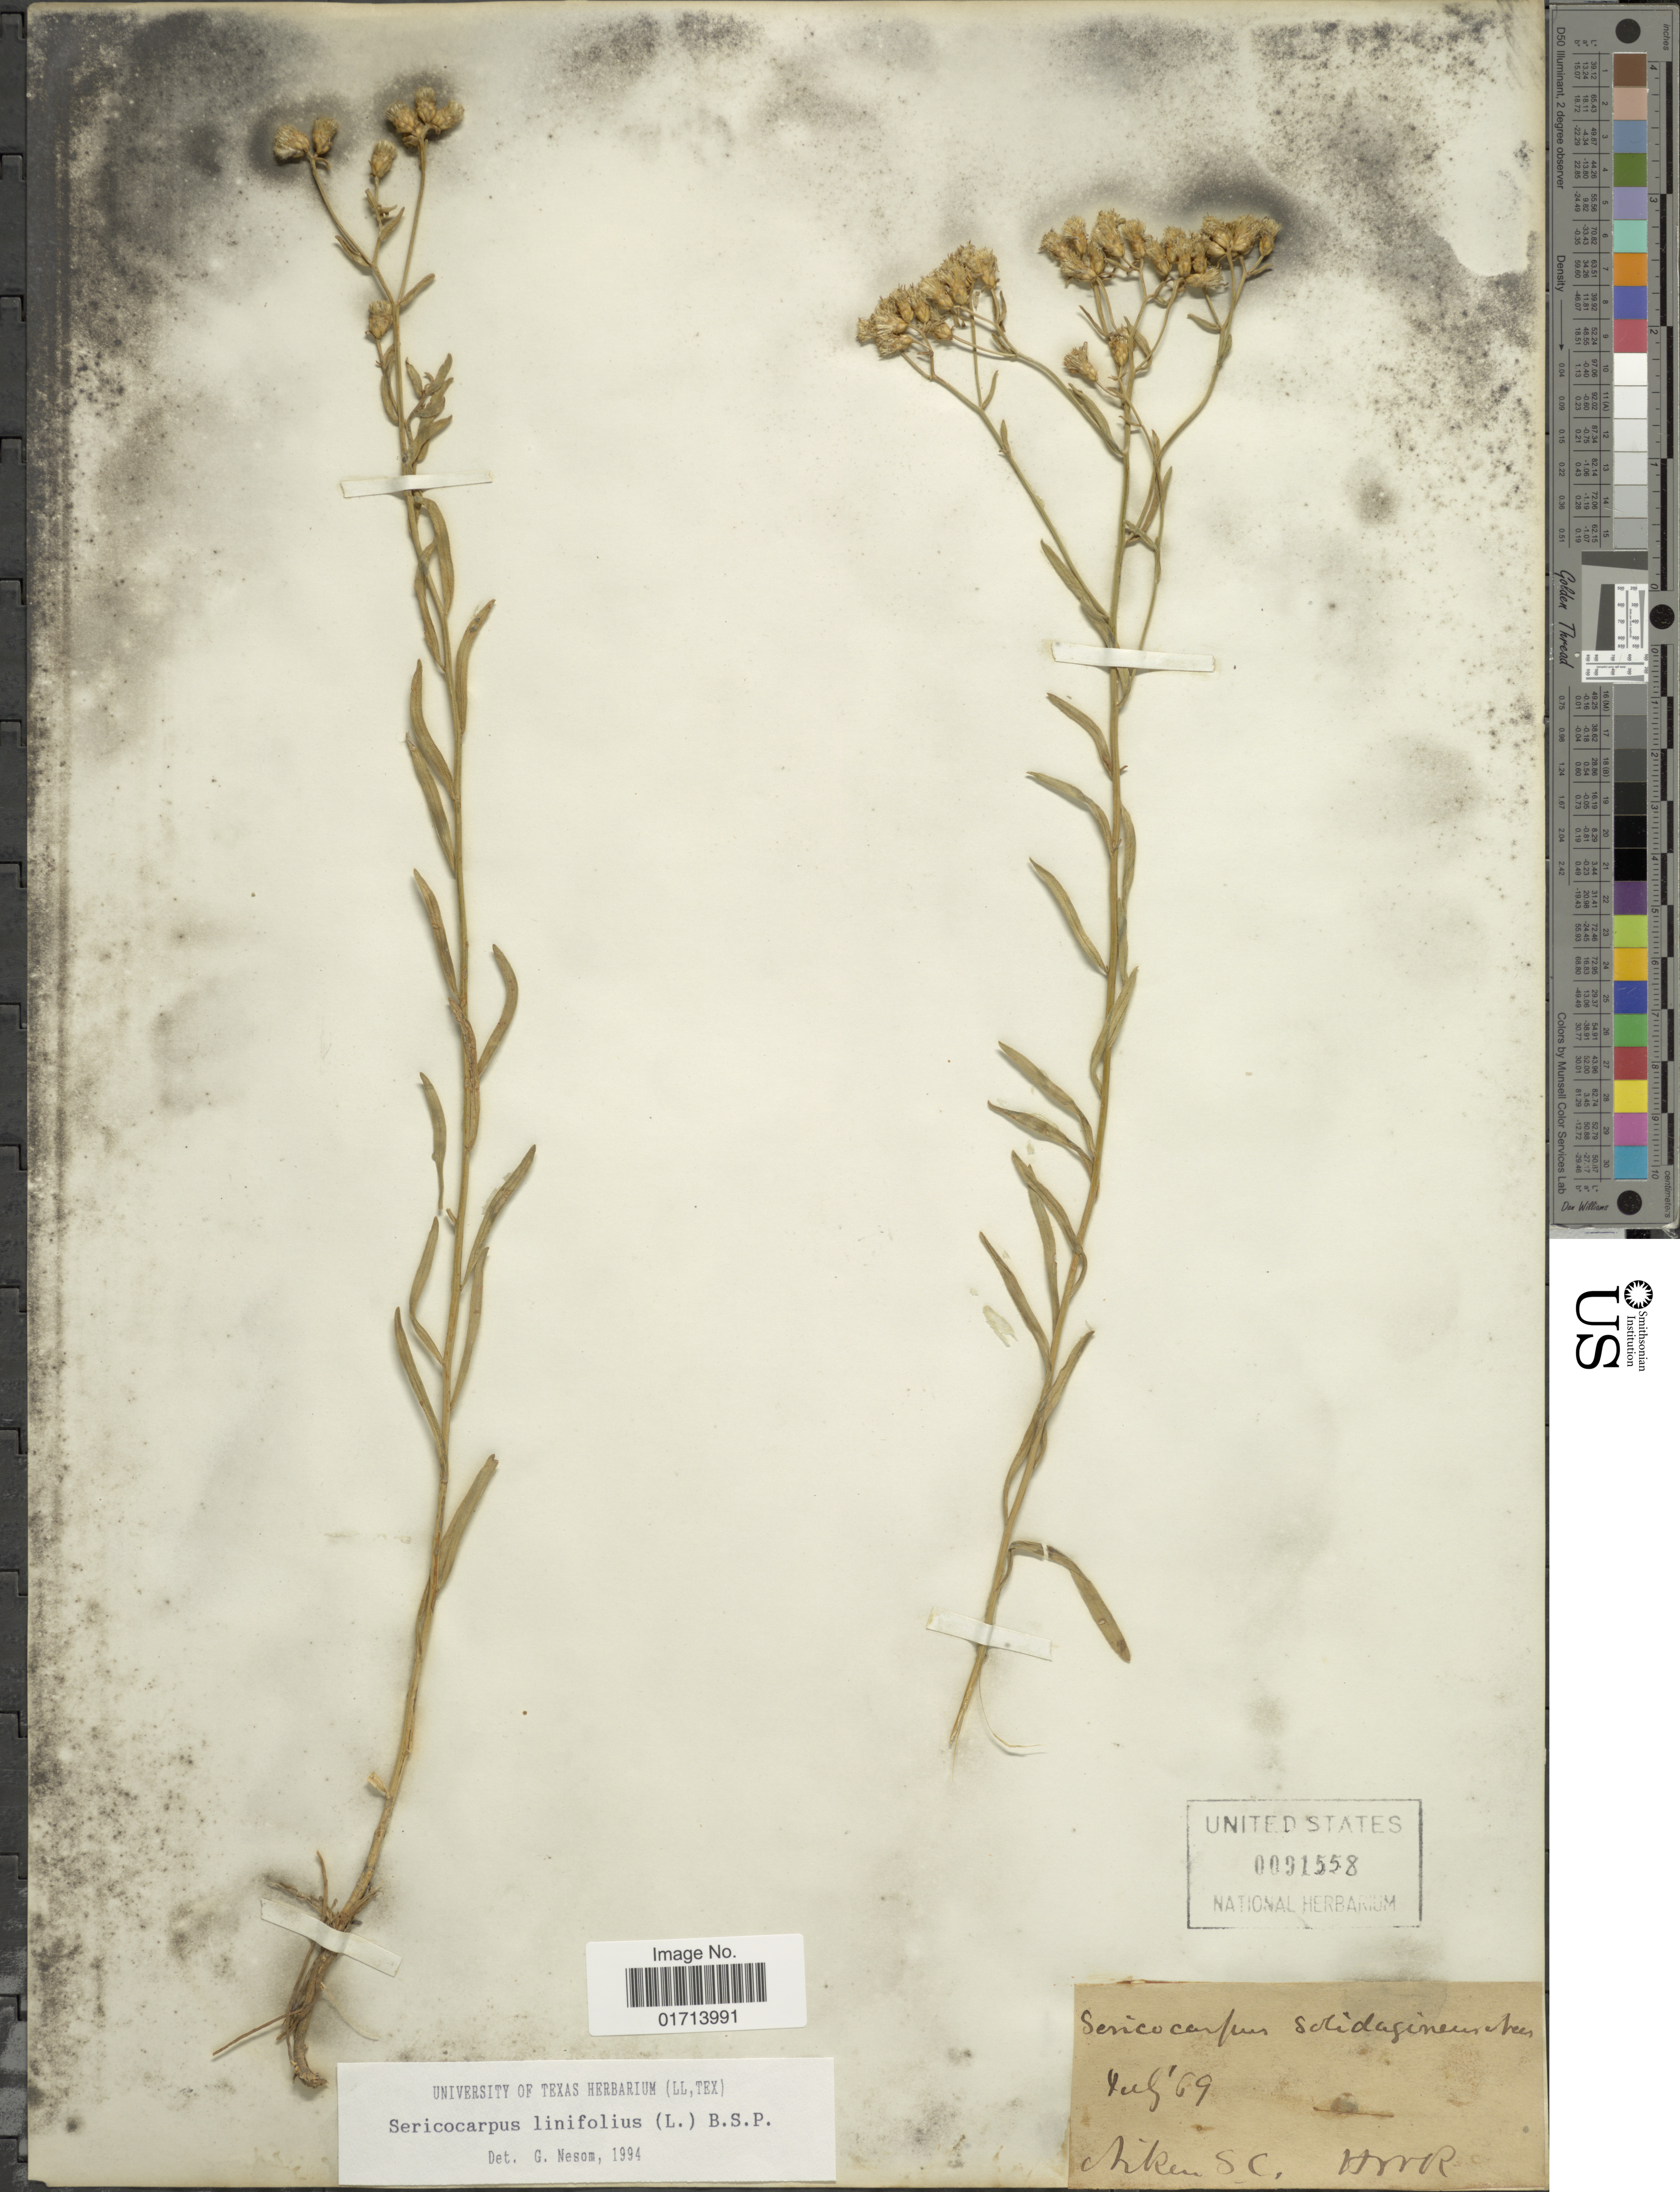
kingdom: Plantae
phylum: Tracheophyta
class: Magnoliopsida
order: Asterales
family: Asteraceae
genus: Sericocarpus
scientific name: Sericocarpus linifolius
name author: (L.) Britton, Stearns & Poggenb.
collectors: C. T. Mohr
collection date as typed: Transcribed d/m/y: 4/7/69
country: United States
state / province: South Carolina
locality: Aiken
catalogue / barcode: US 91558